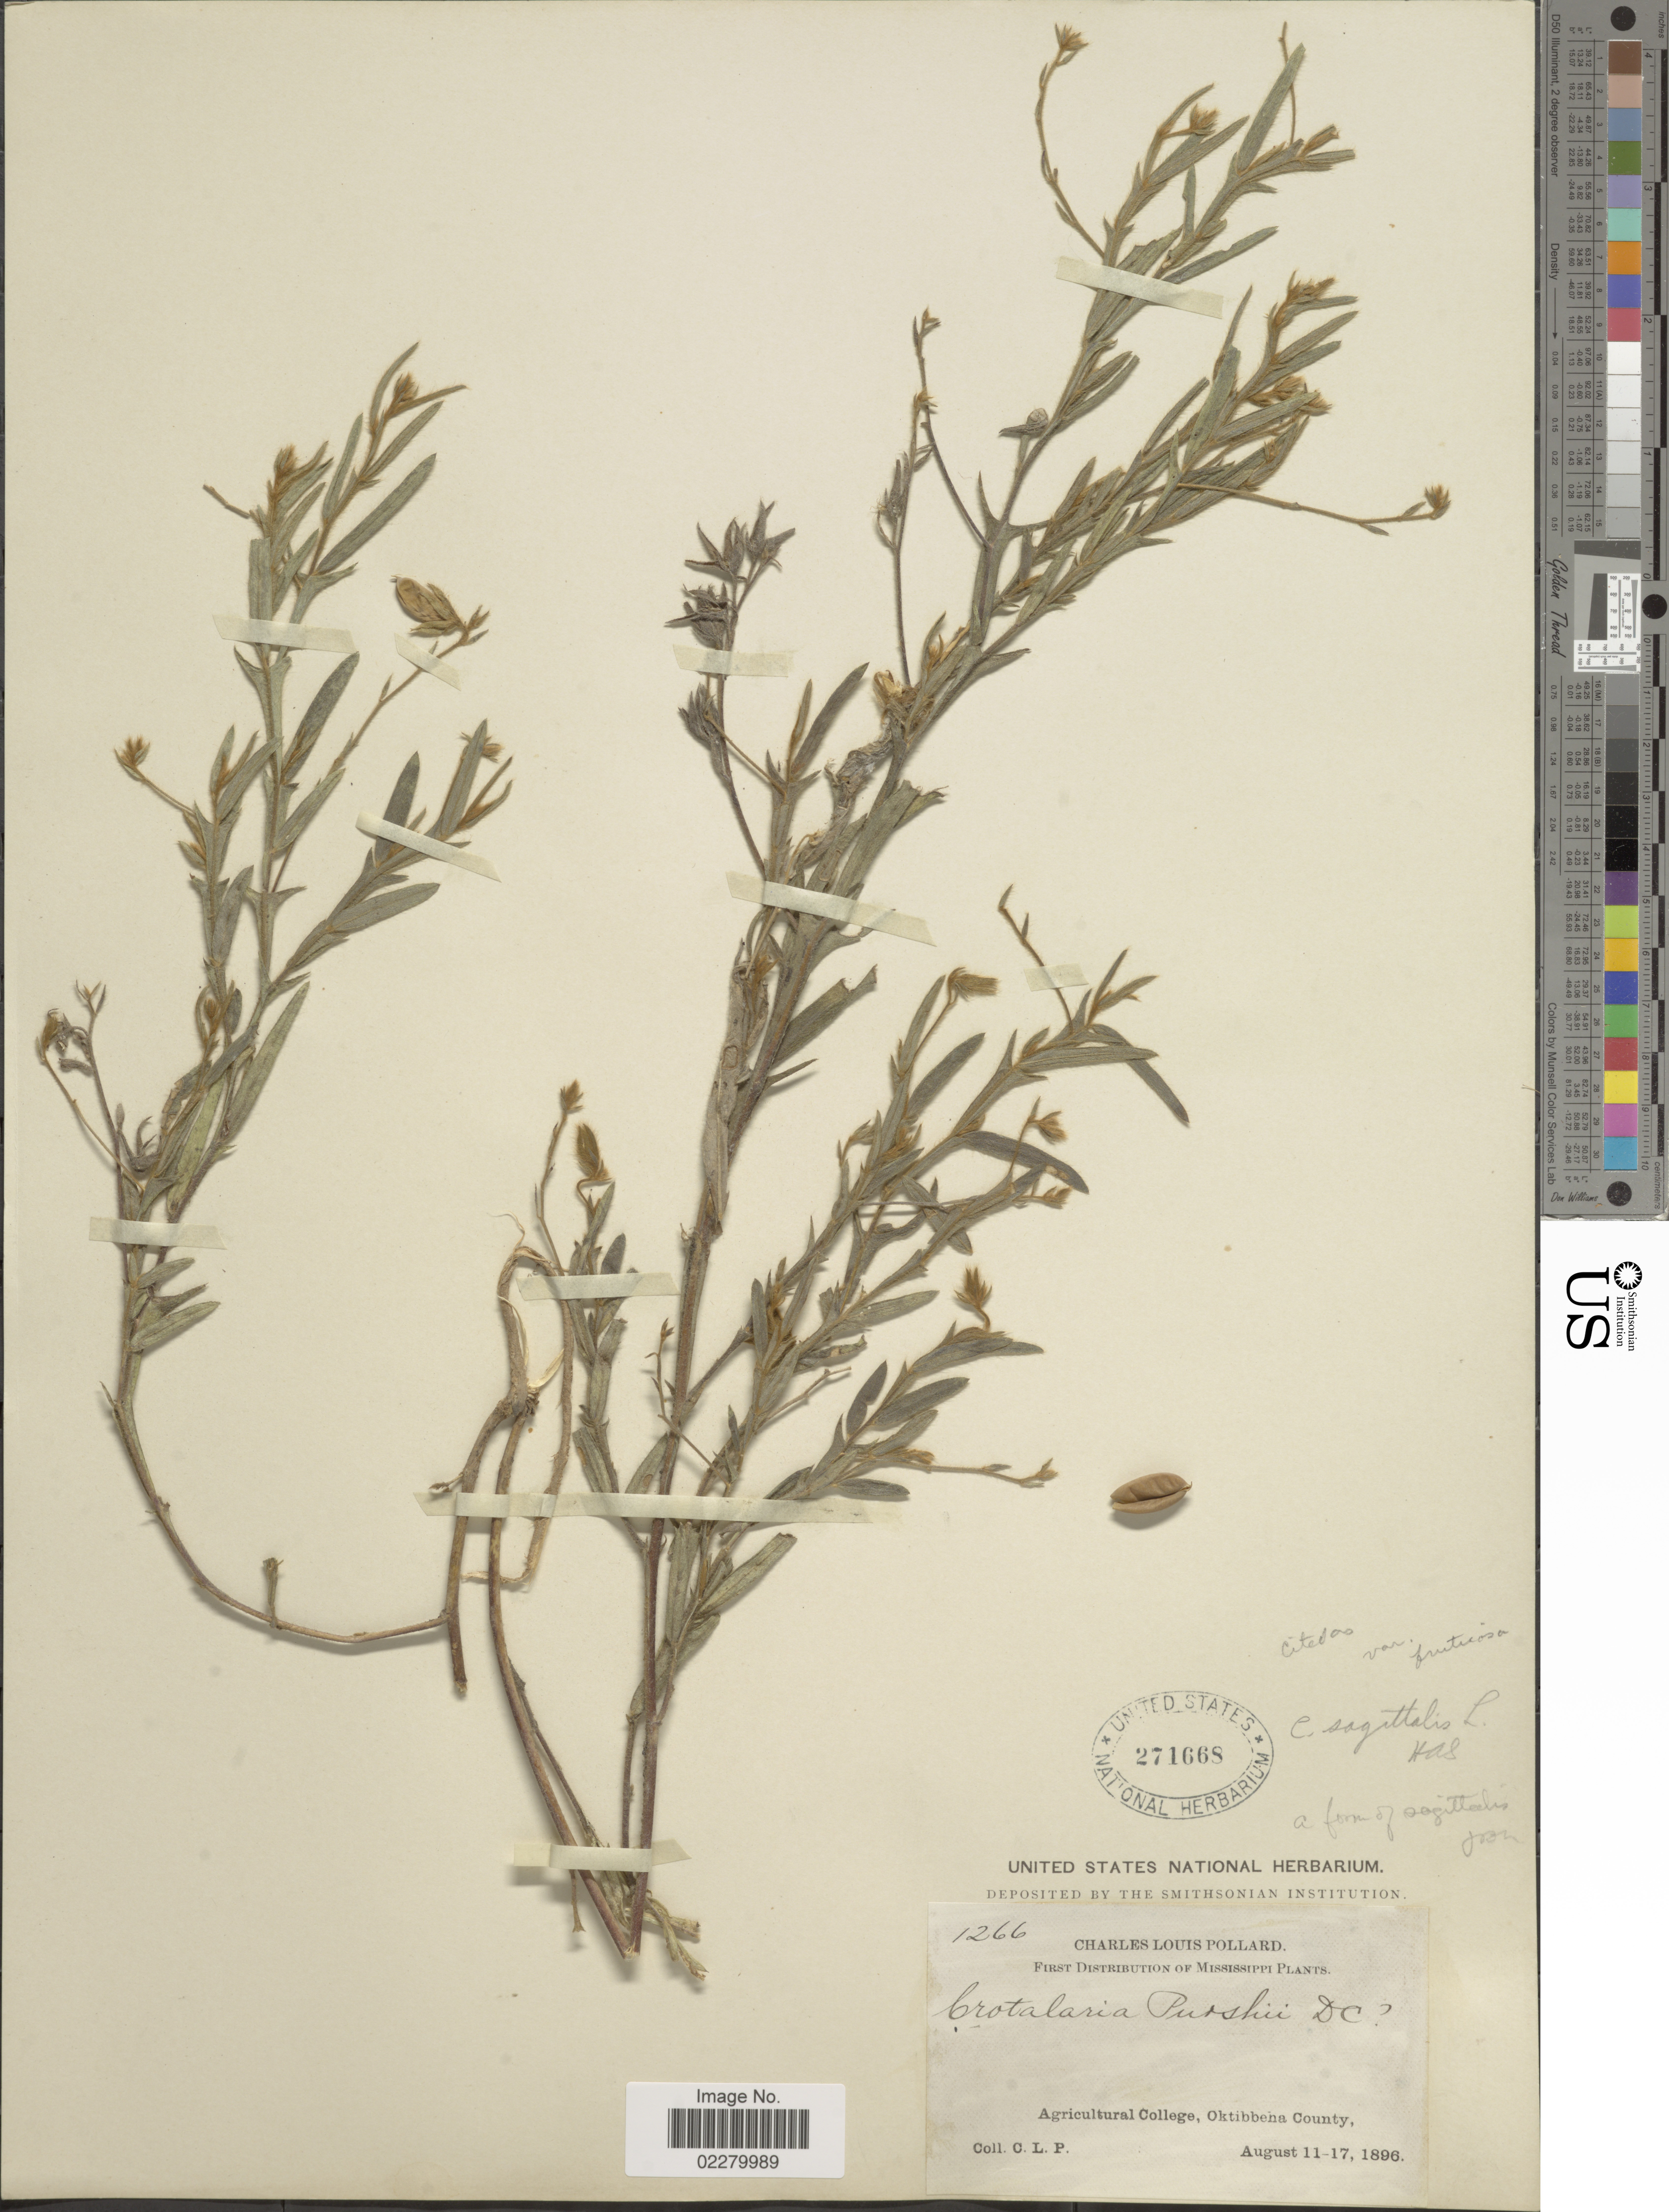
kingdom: Plantae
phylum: Tracheophyta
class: Magnoliopsida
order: Fabales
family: Fabaceae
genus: Crotalaria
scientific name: Crotalaria sagittalis var. fruticosa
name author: (Mill.) Fawc. & Rendle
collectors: C. L. Pollard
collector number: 1266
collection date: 1896-08-11/1896-08-17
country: United States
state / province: Mississippi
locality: Agricultural College, Oktibbena County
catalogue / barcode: US 271668